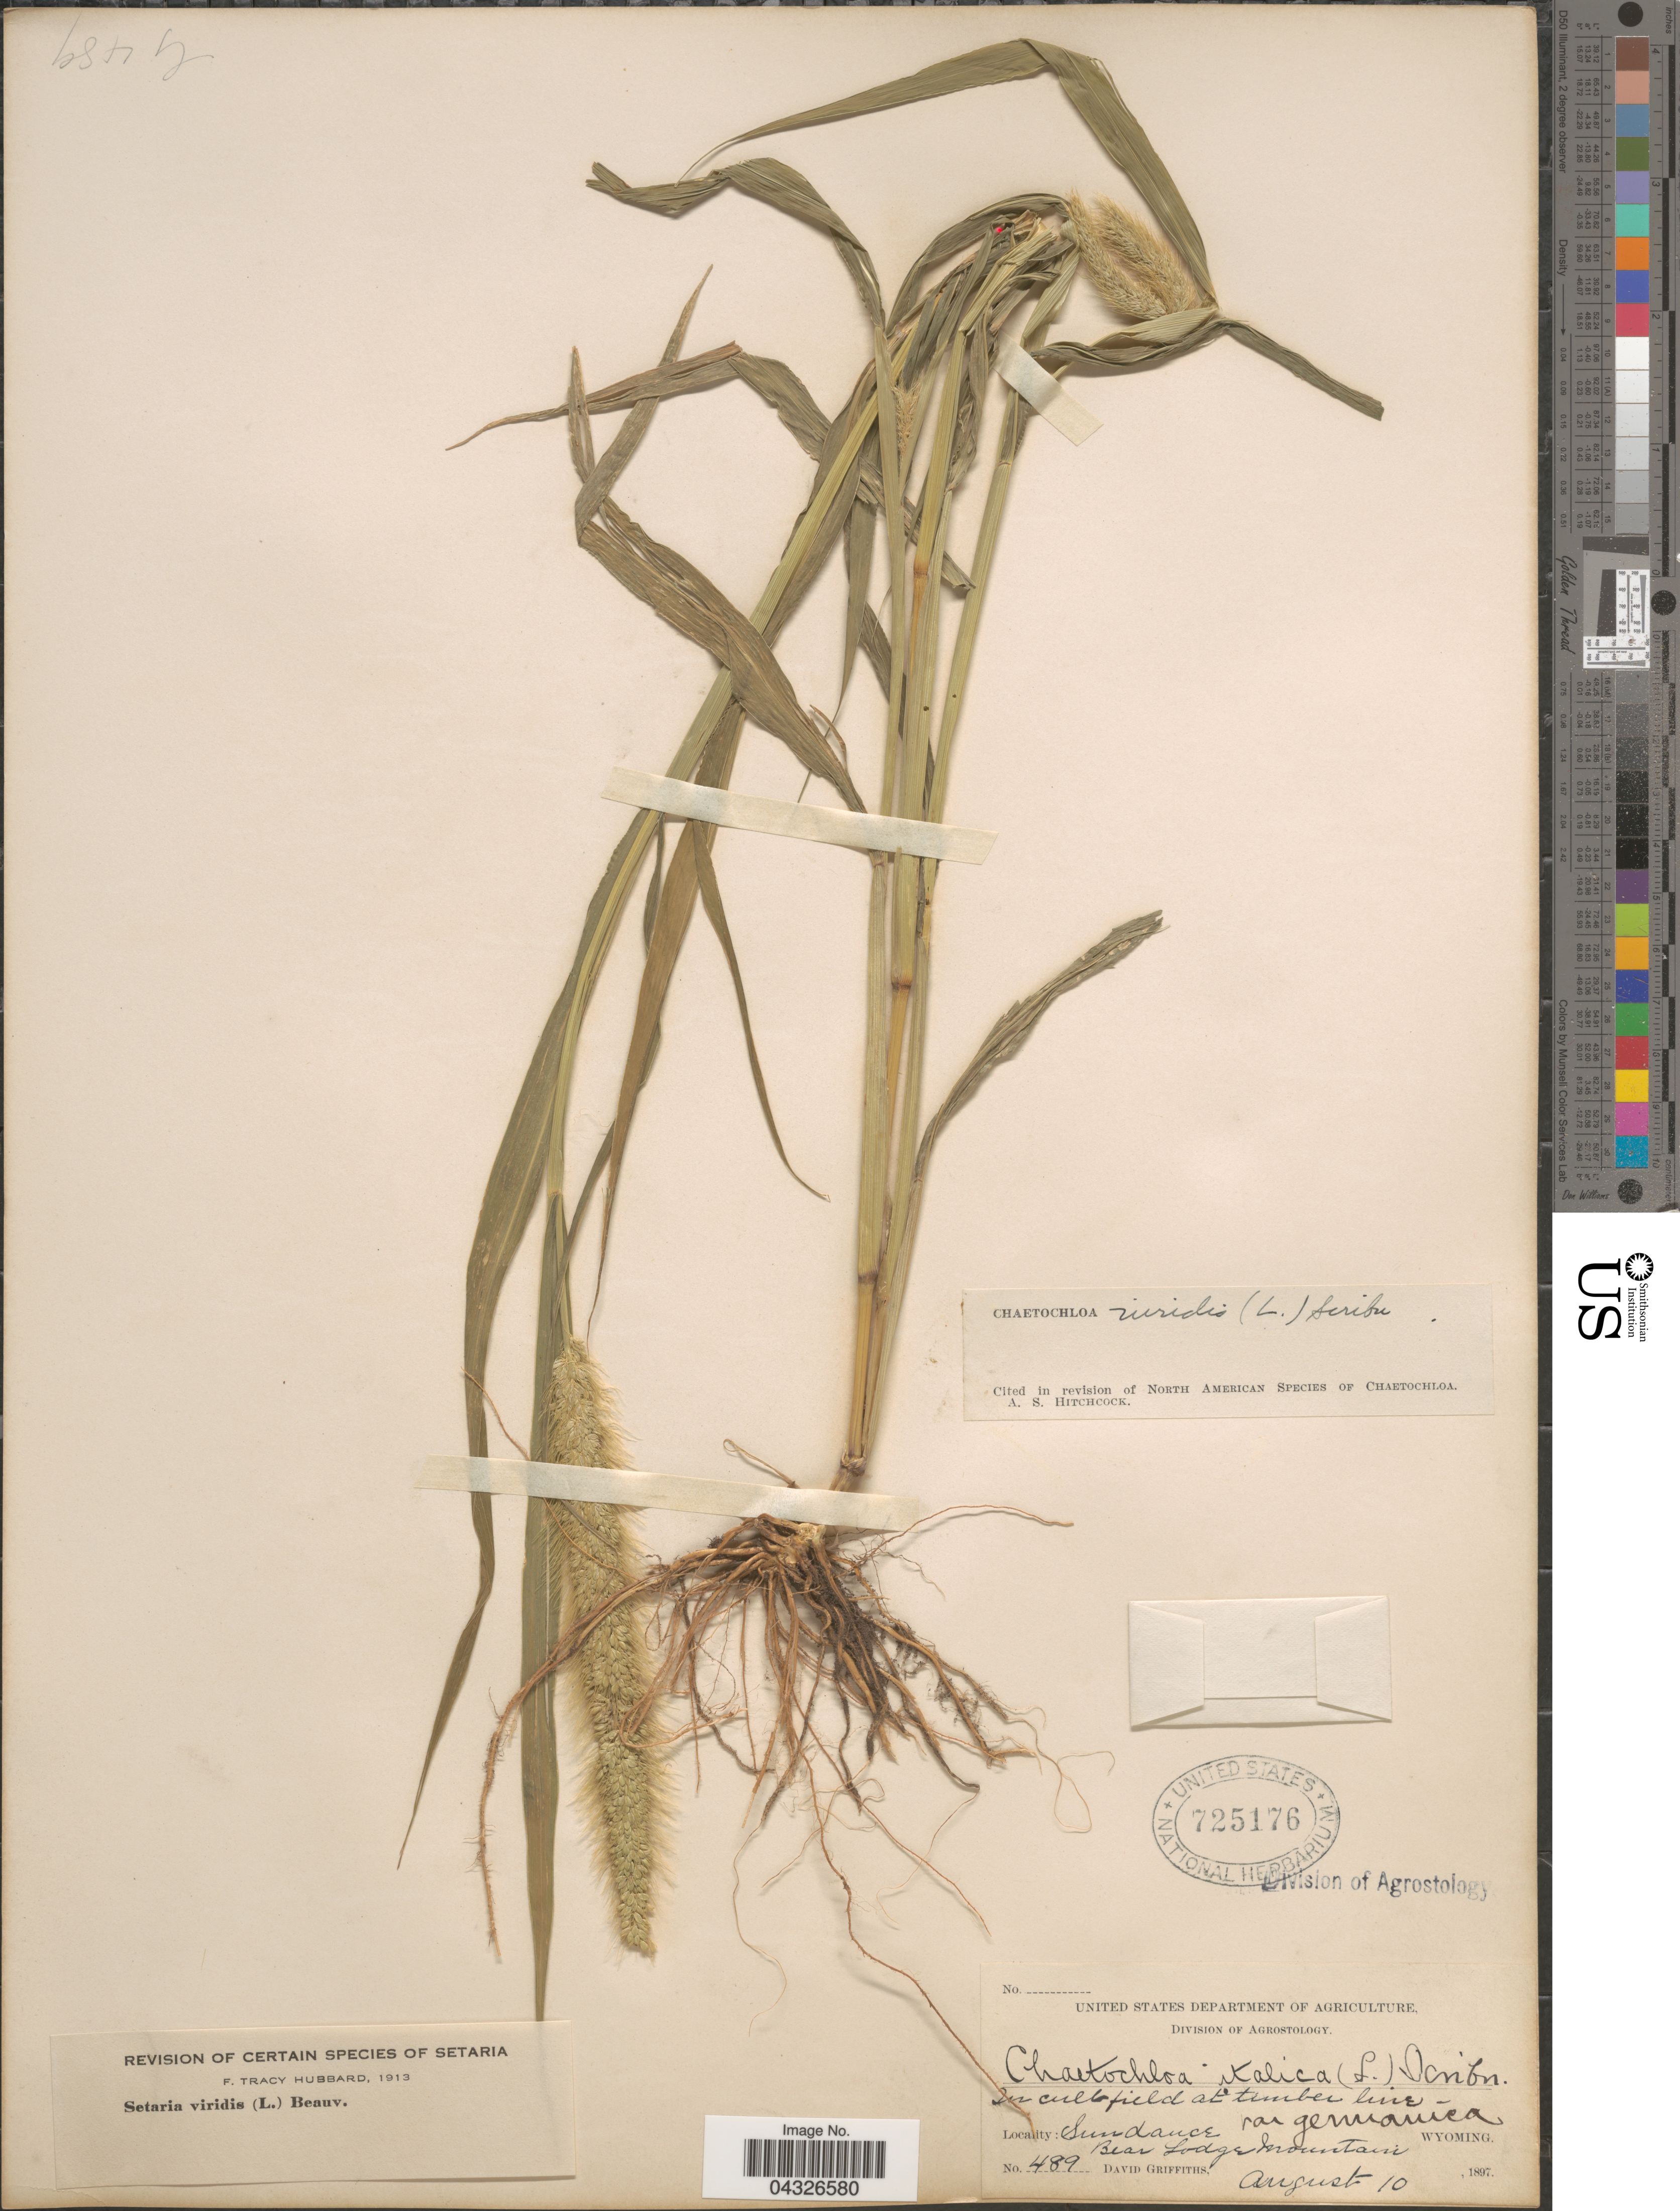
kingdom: Plantae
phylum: Tracheophyta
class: Liliopsida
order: Poales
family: Poaceae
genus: Setaria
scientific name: Setaria viridis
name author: (L.) P. Beauv.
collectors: D. Griffiths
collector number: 489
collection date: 1897-08-10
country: United States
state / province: Wyoming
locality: In cult field at timber line. Sundance Bear Lodge Mountain.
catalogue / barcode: US 725176